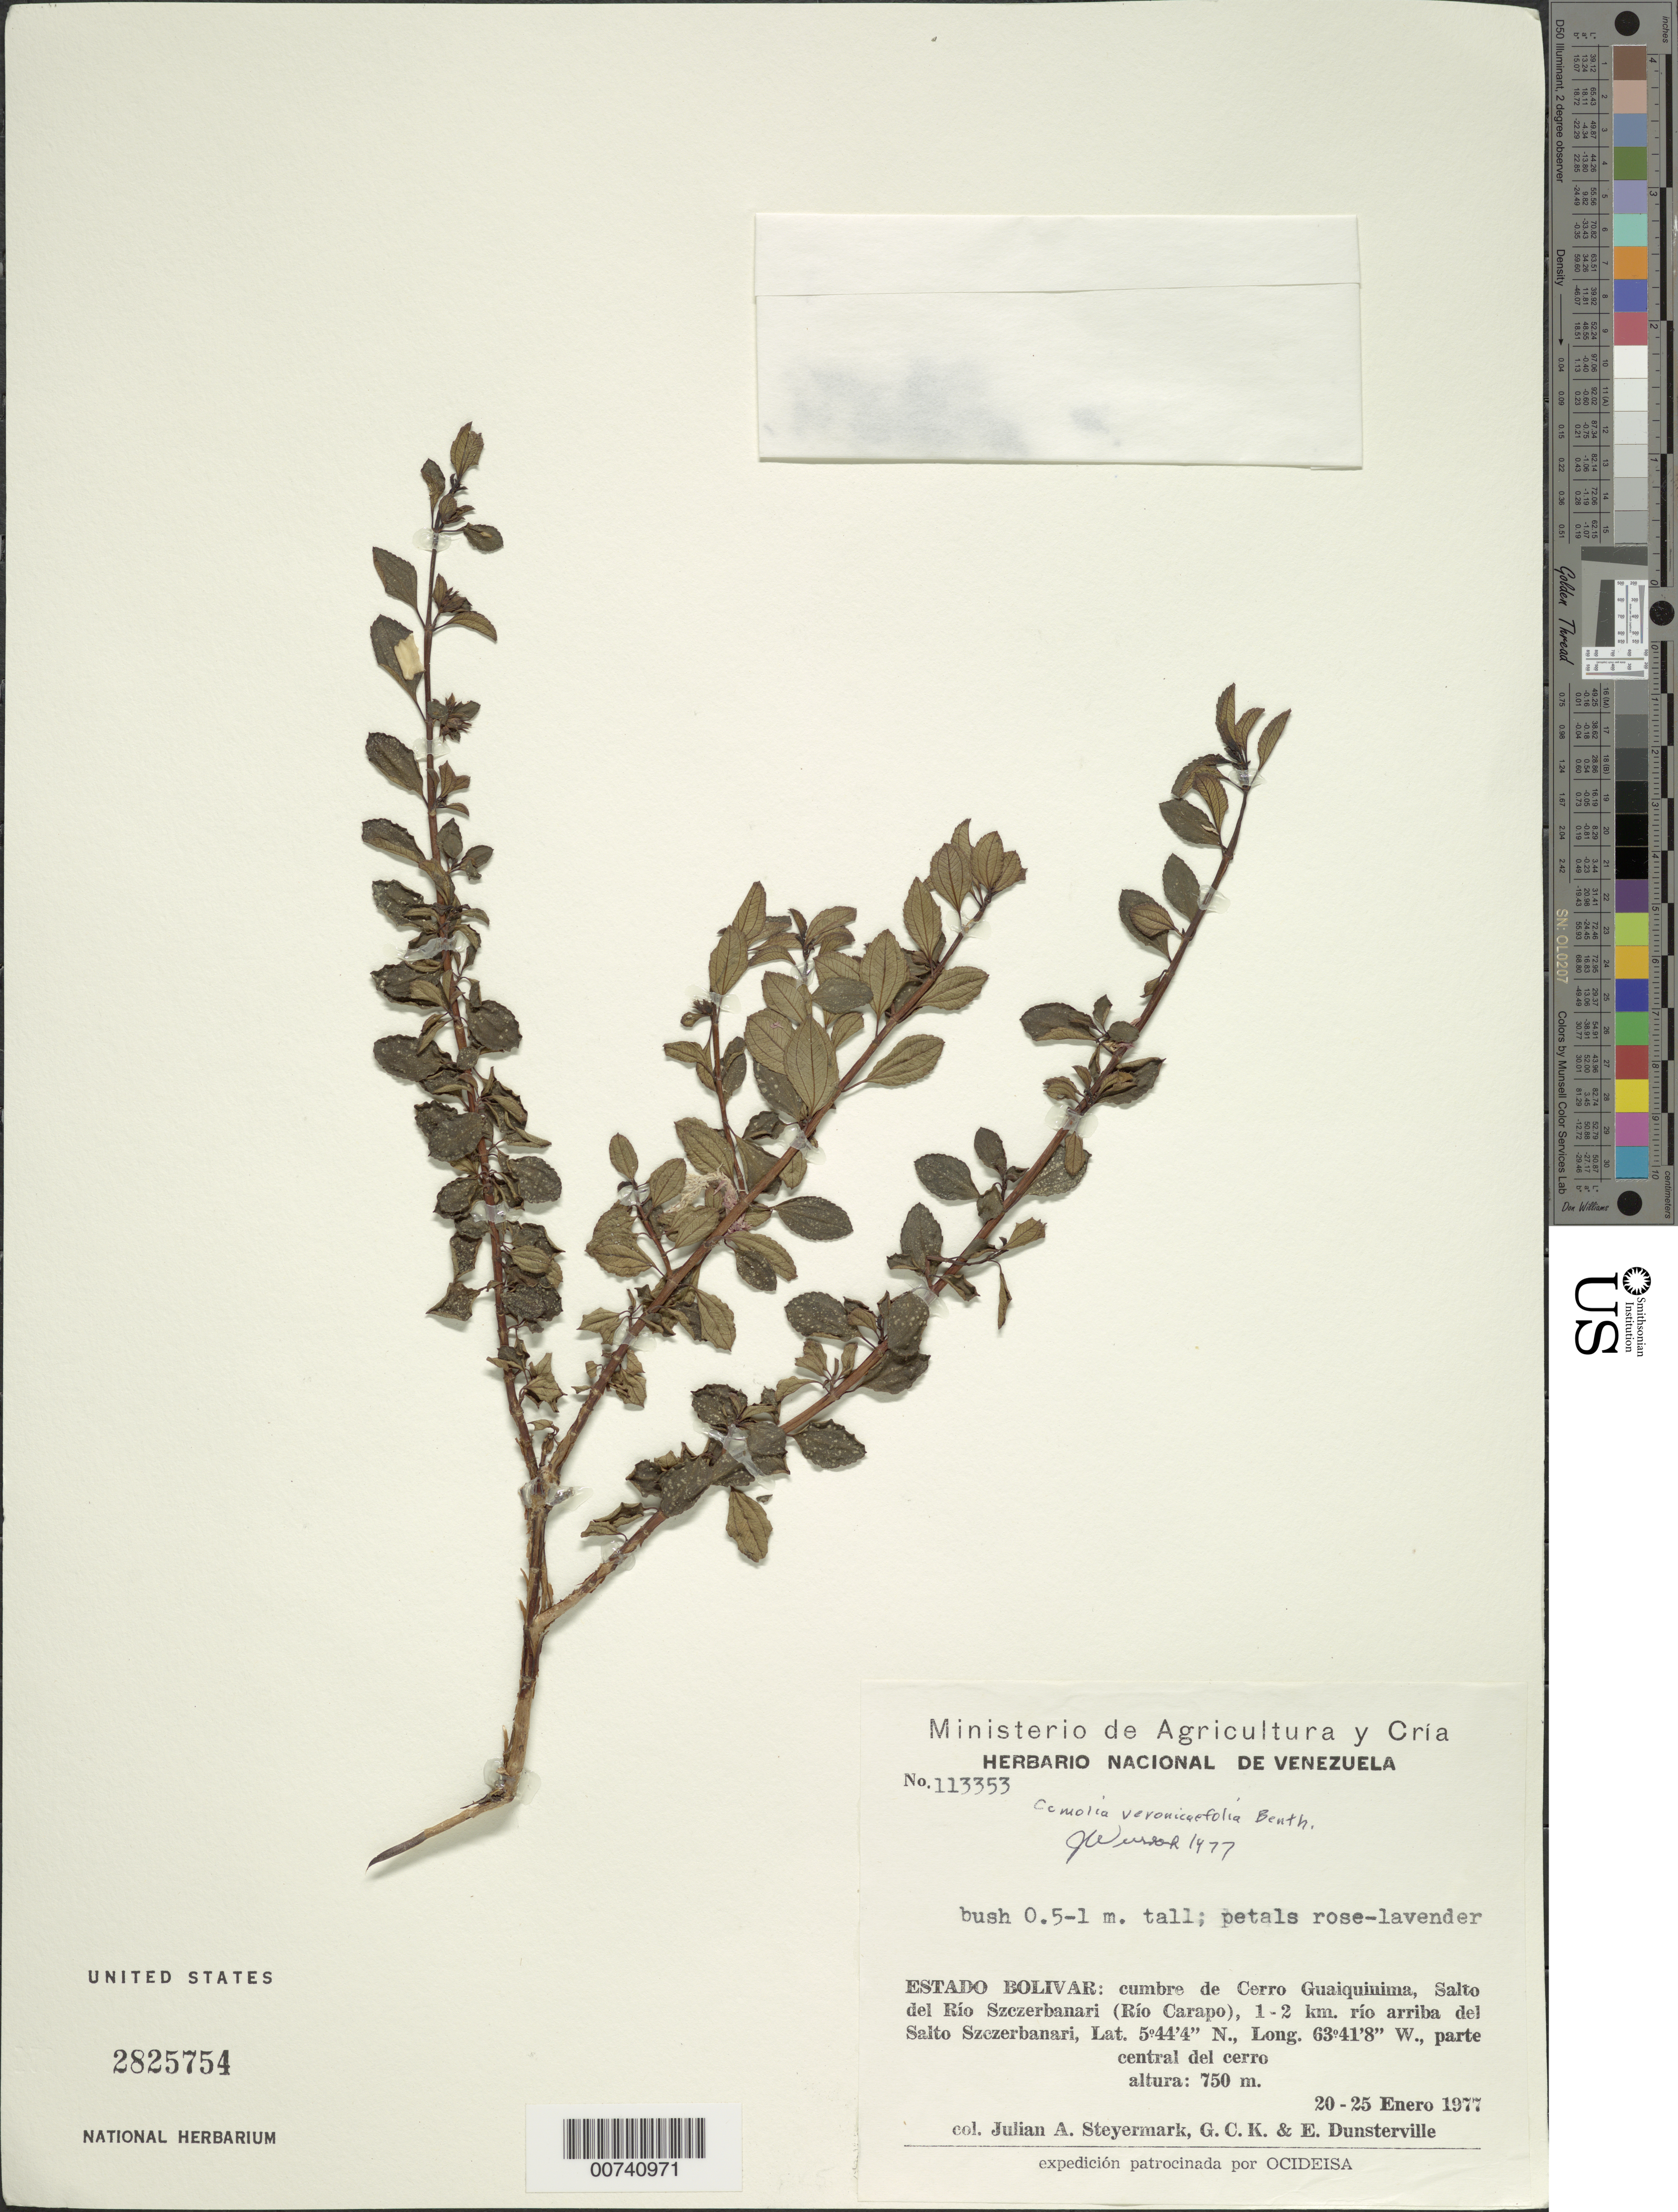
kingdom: Plantae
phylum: Tracheophyta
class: Magnoliopsida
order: Myrtales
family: Melastomataceae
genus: Comolia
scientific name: Comolia lythrarioides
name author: (Steud.) Naudin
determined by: Nunes da Silva, Diego, (RB), Jardim Botanico do Rio de Janeiro - Herbario (BRAZIL)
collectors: J. Steyermark, G. C. K. Dunsterville & E. Dunsterville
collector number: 113353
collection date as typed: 20-Jan-77 to 25-Jan-77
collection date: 1977-01-20/1977-01-25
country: Venezuela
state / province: Bolívar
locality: Cerro Guaiquinima, Salto del Río Szczerbanari (Río Carapo)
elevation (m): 750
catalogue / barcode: US 2825754